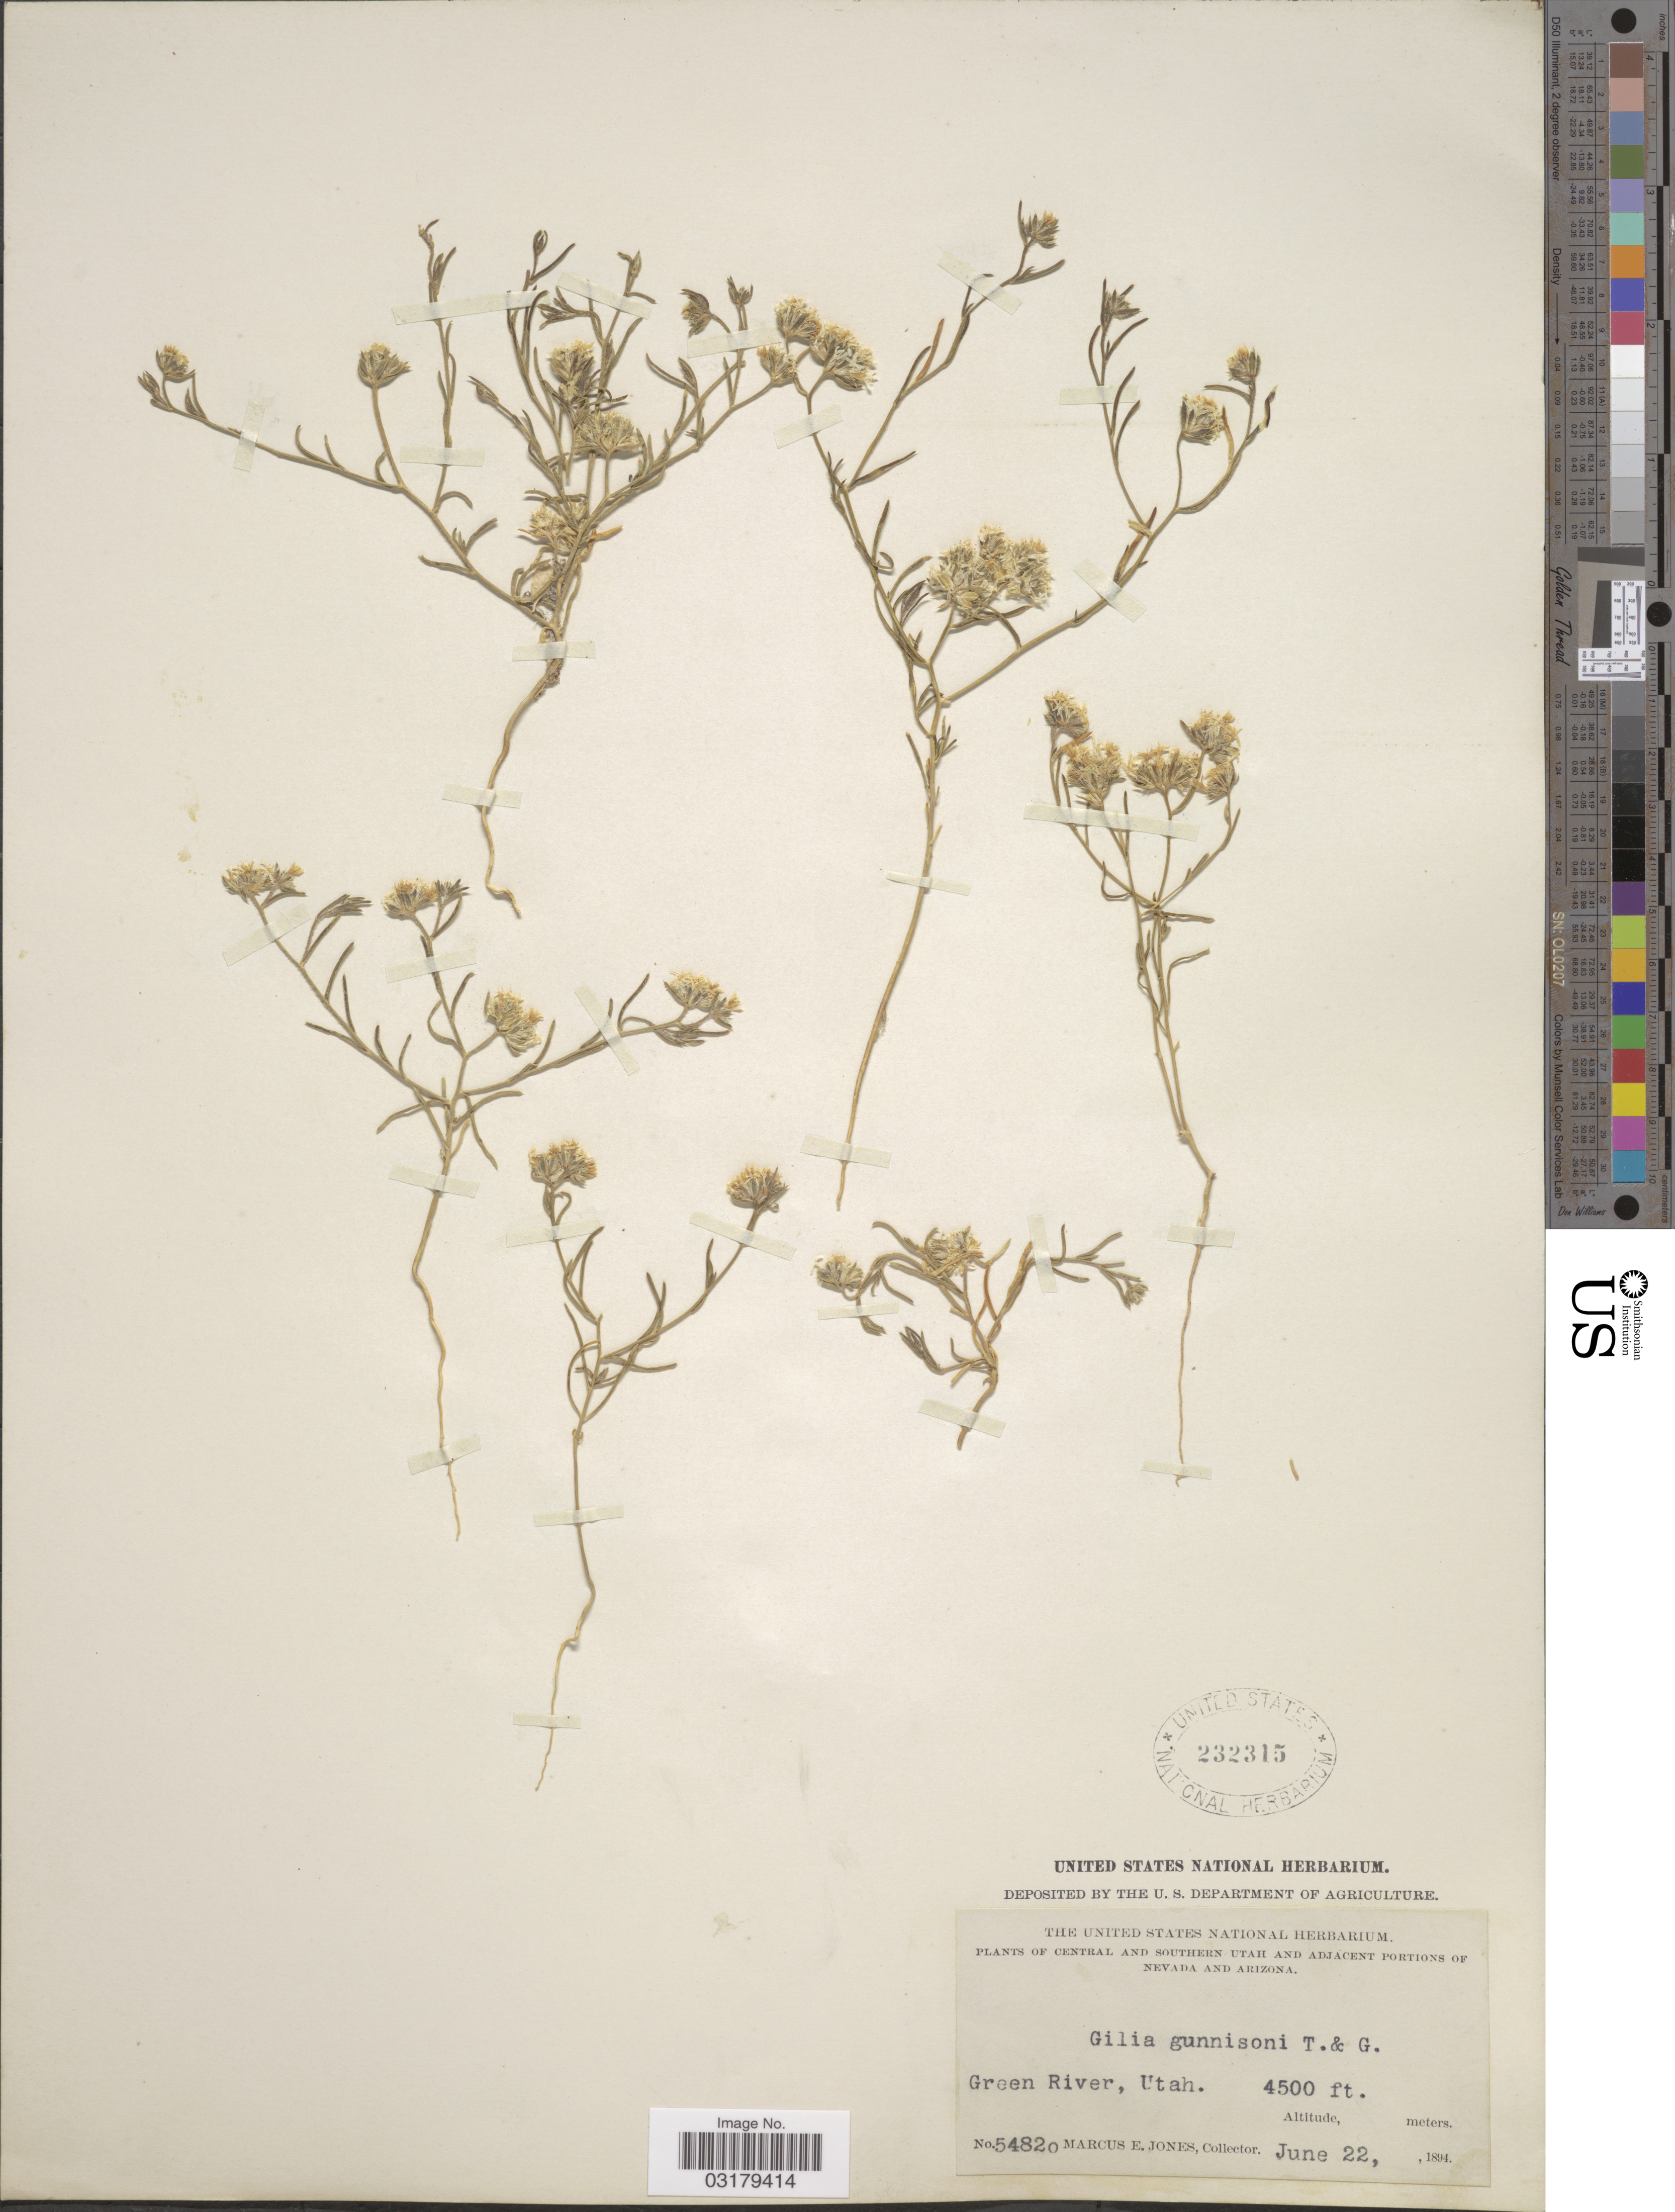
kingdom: Plantae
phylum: Tracheophyta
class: Magnoliopsida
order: Ericales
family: Polemoniaceae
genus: Ipomopsis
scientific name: Ipomopsis gunnisonii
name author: (Torr. & A. Gray) V.E. Grant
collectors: M. E. Jones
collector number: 5482o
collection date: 1894-06-22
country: United States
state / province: Utah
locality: Central and Southern Utah. Green River.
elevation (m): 1372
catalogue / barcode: US 232315